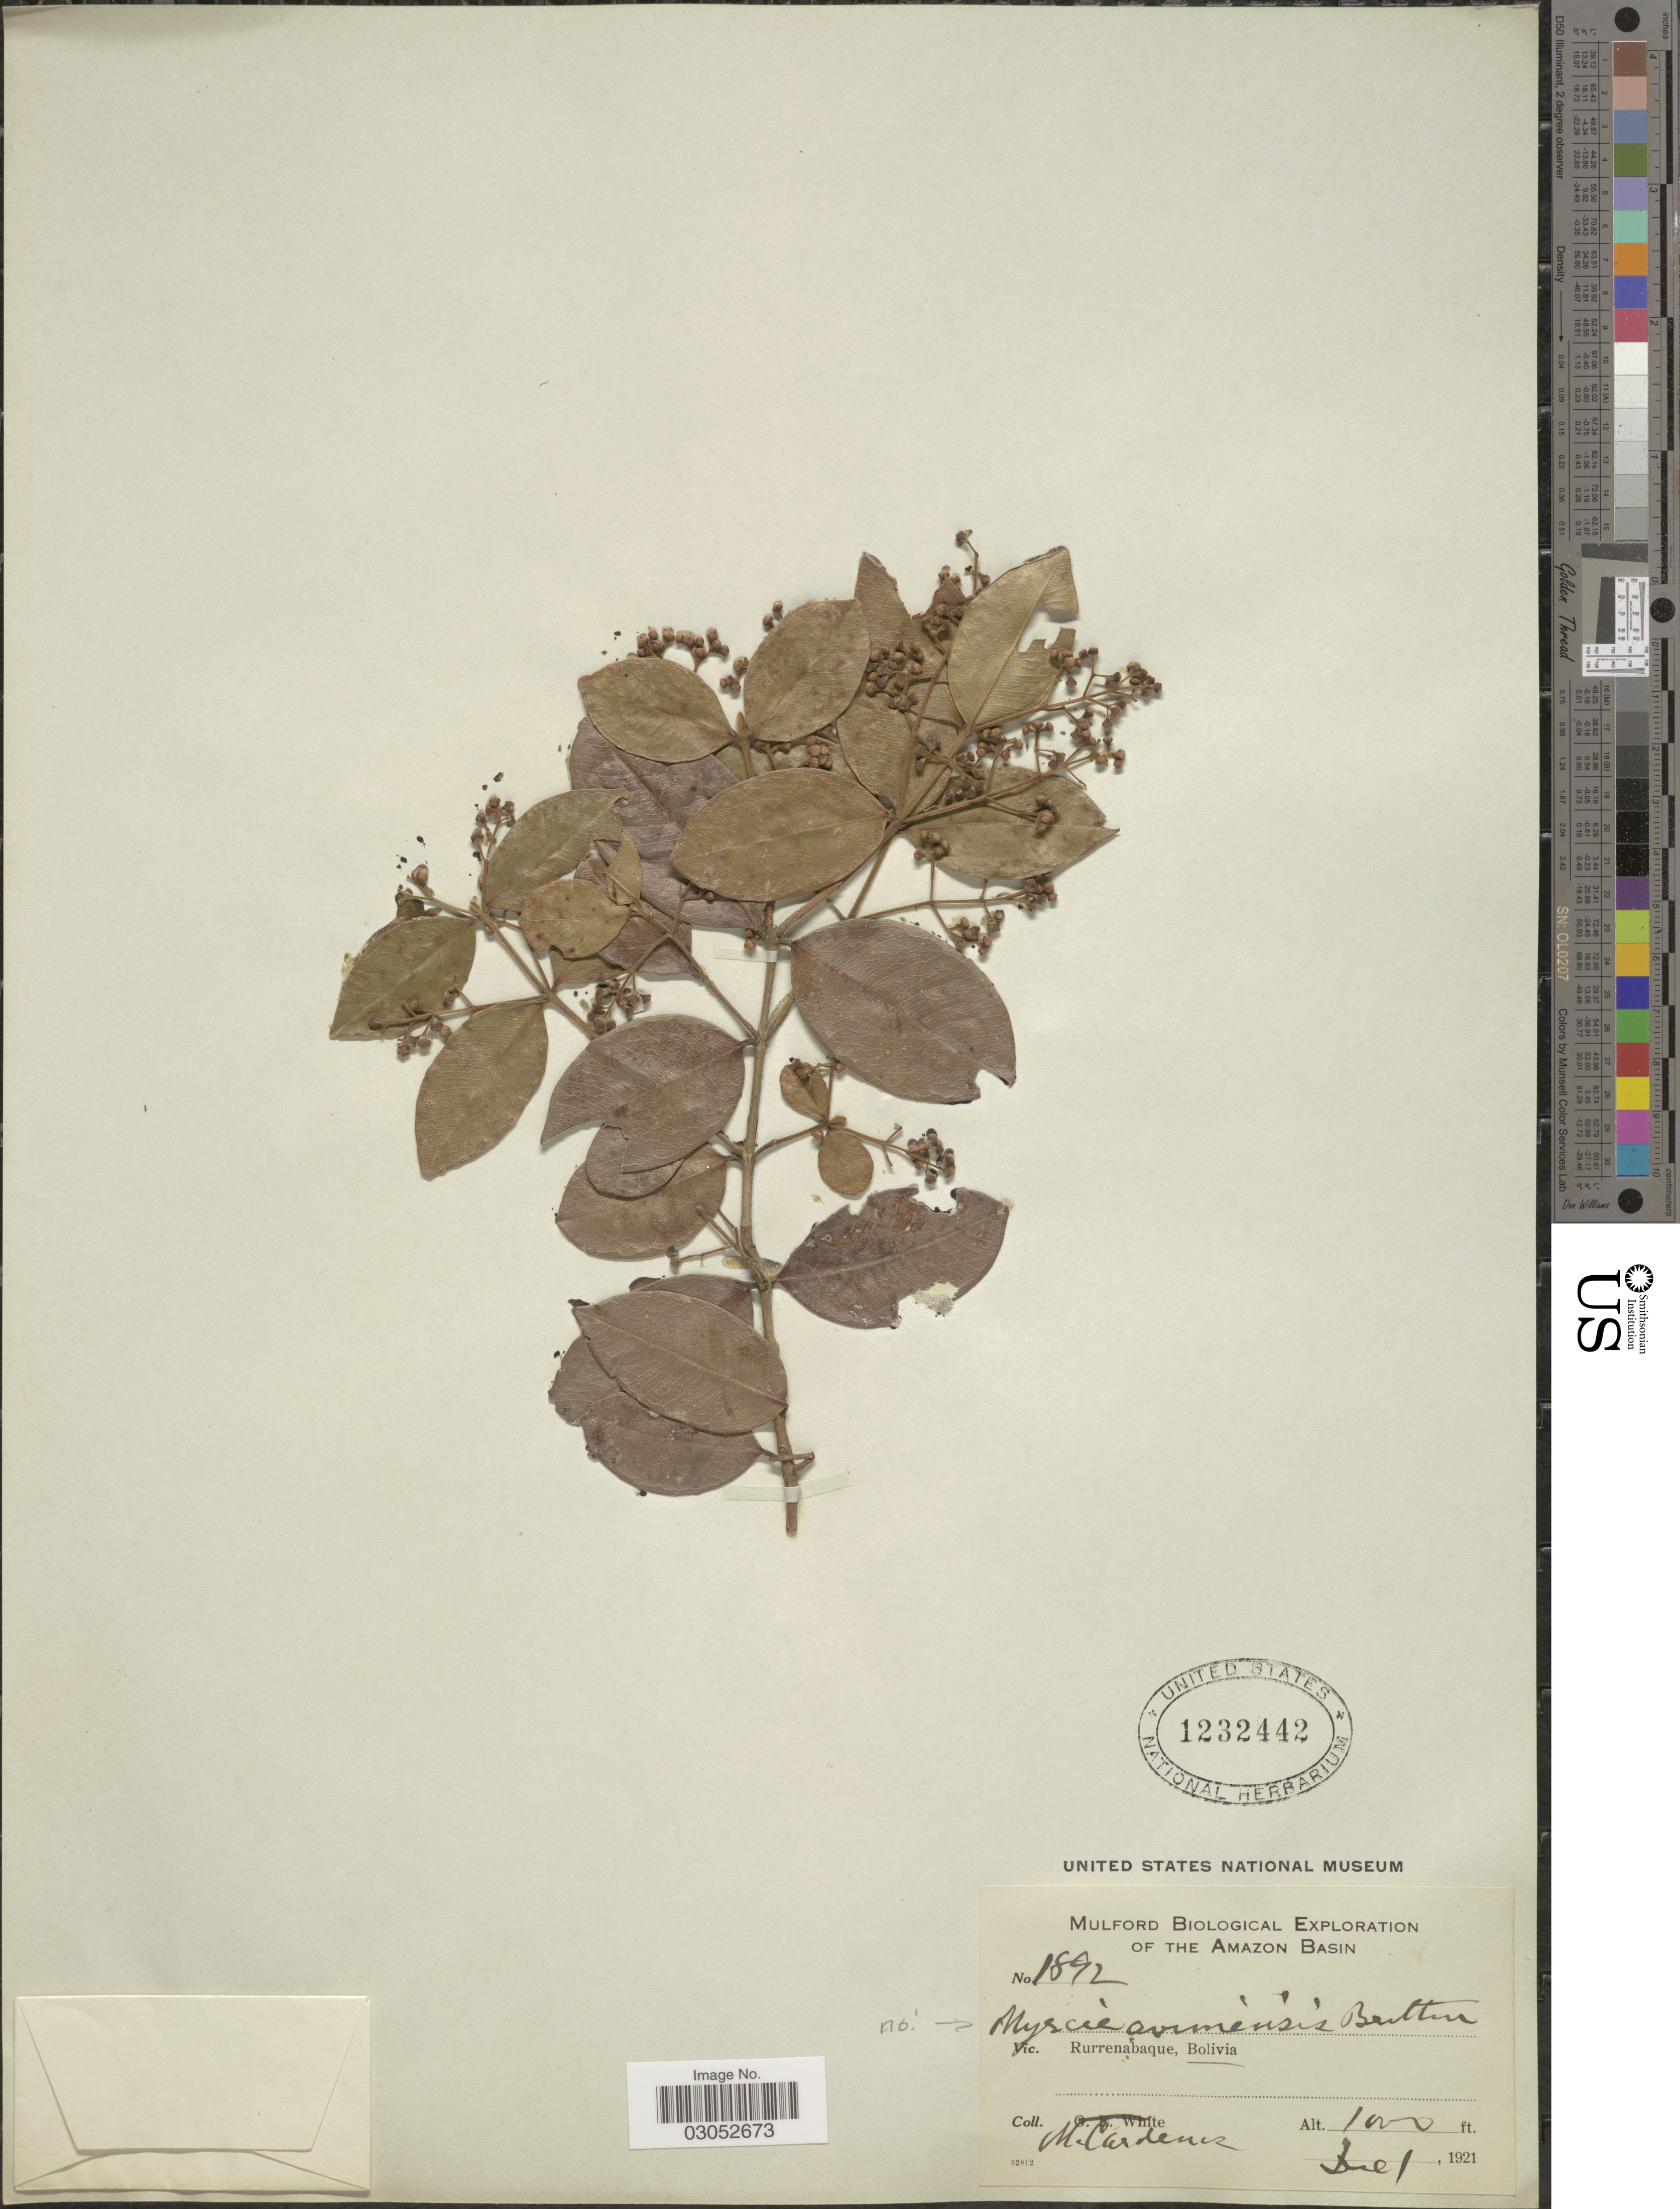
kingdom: Plantae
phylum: Tracheophyta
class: Magnoliopsida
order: Myrtales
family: Myrtaceae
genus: Myrcia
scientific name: Myrcia sp.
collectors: M. Cárdenas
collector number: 1892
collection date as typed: Dec. 1, 1921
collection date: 1921-12-01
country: Bolivia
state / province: Beni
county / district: José Ballivián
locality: Rurrenabaque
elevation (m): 305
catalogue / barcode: US 1232442